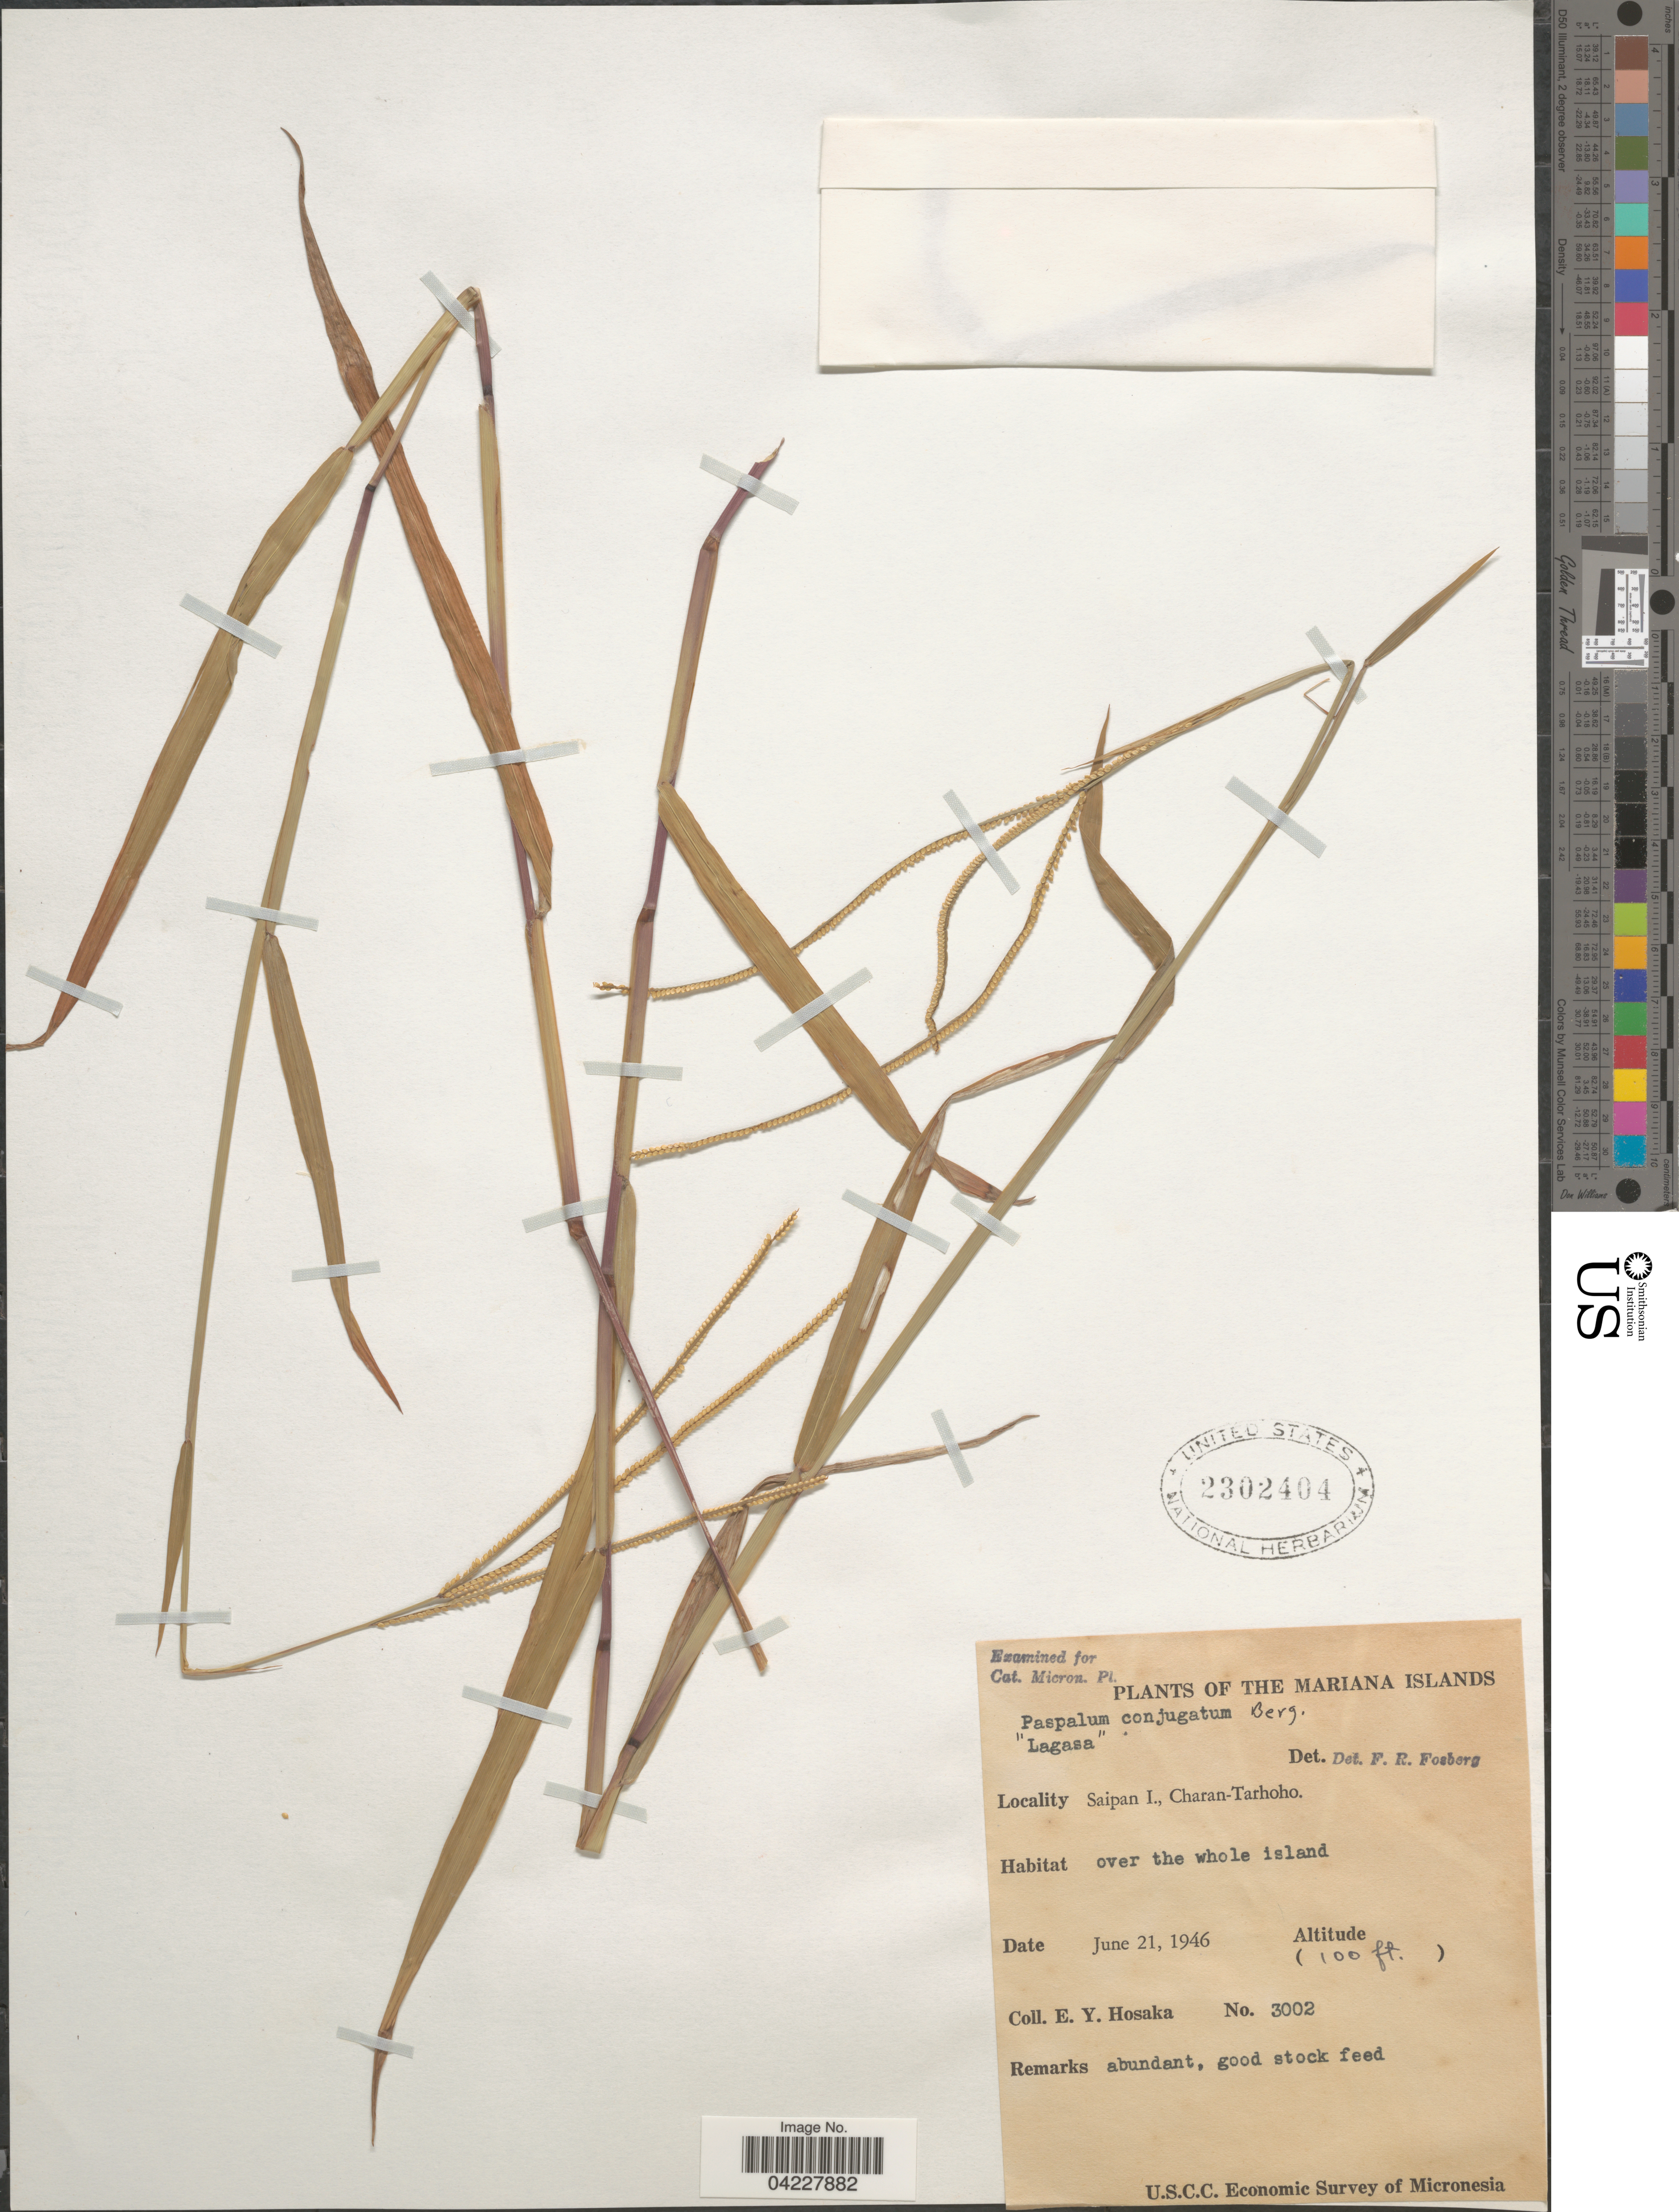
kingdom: Plantae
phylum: Tracheophyta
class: Liliopsida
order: Poales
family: Poaceae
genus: Paspalum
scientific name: Paspalum conjugatum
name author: P.J. Bergius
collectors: E. Y. Hosaka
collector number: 3002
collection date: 1946-06-21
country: Northern Mariana Islands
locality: The Mariana Islands. Saipan I., Charan-Tarhoho. U.S.C.C. Economic Survey of Micronesia.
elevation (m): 30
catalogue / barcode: US 2302404